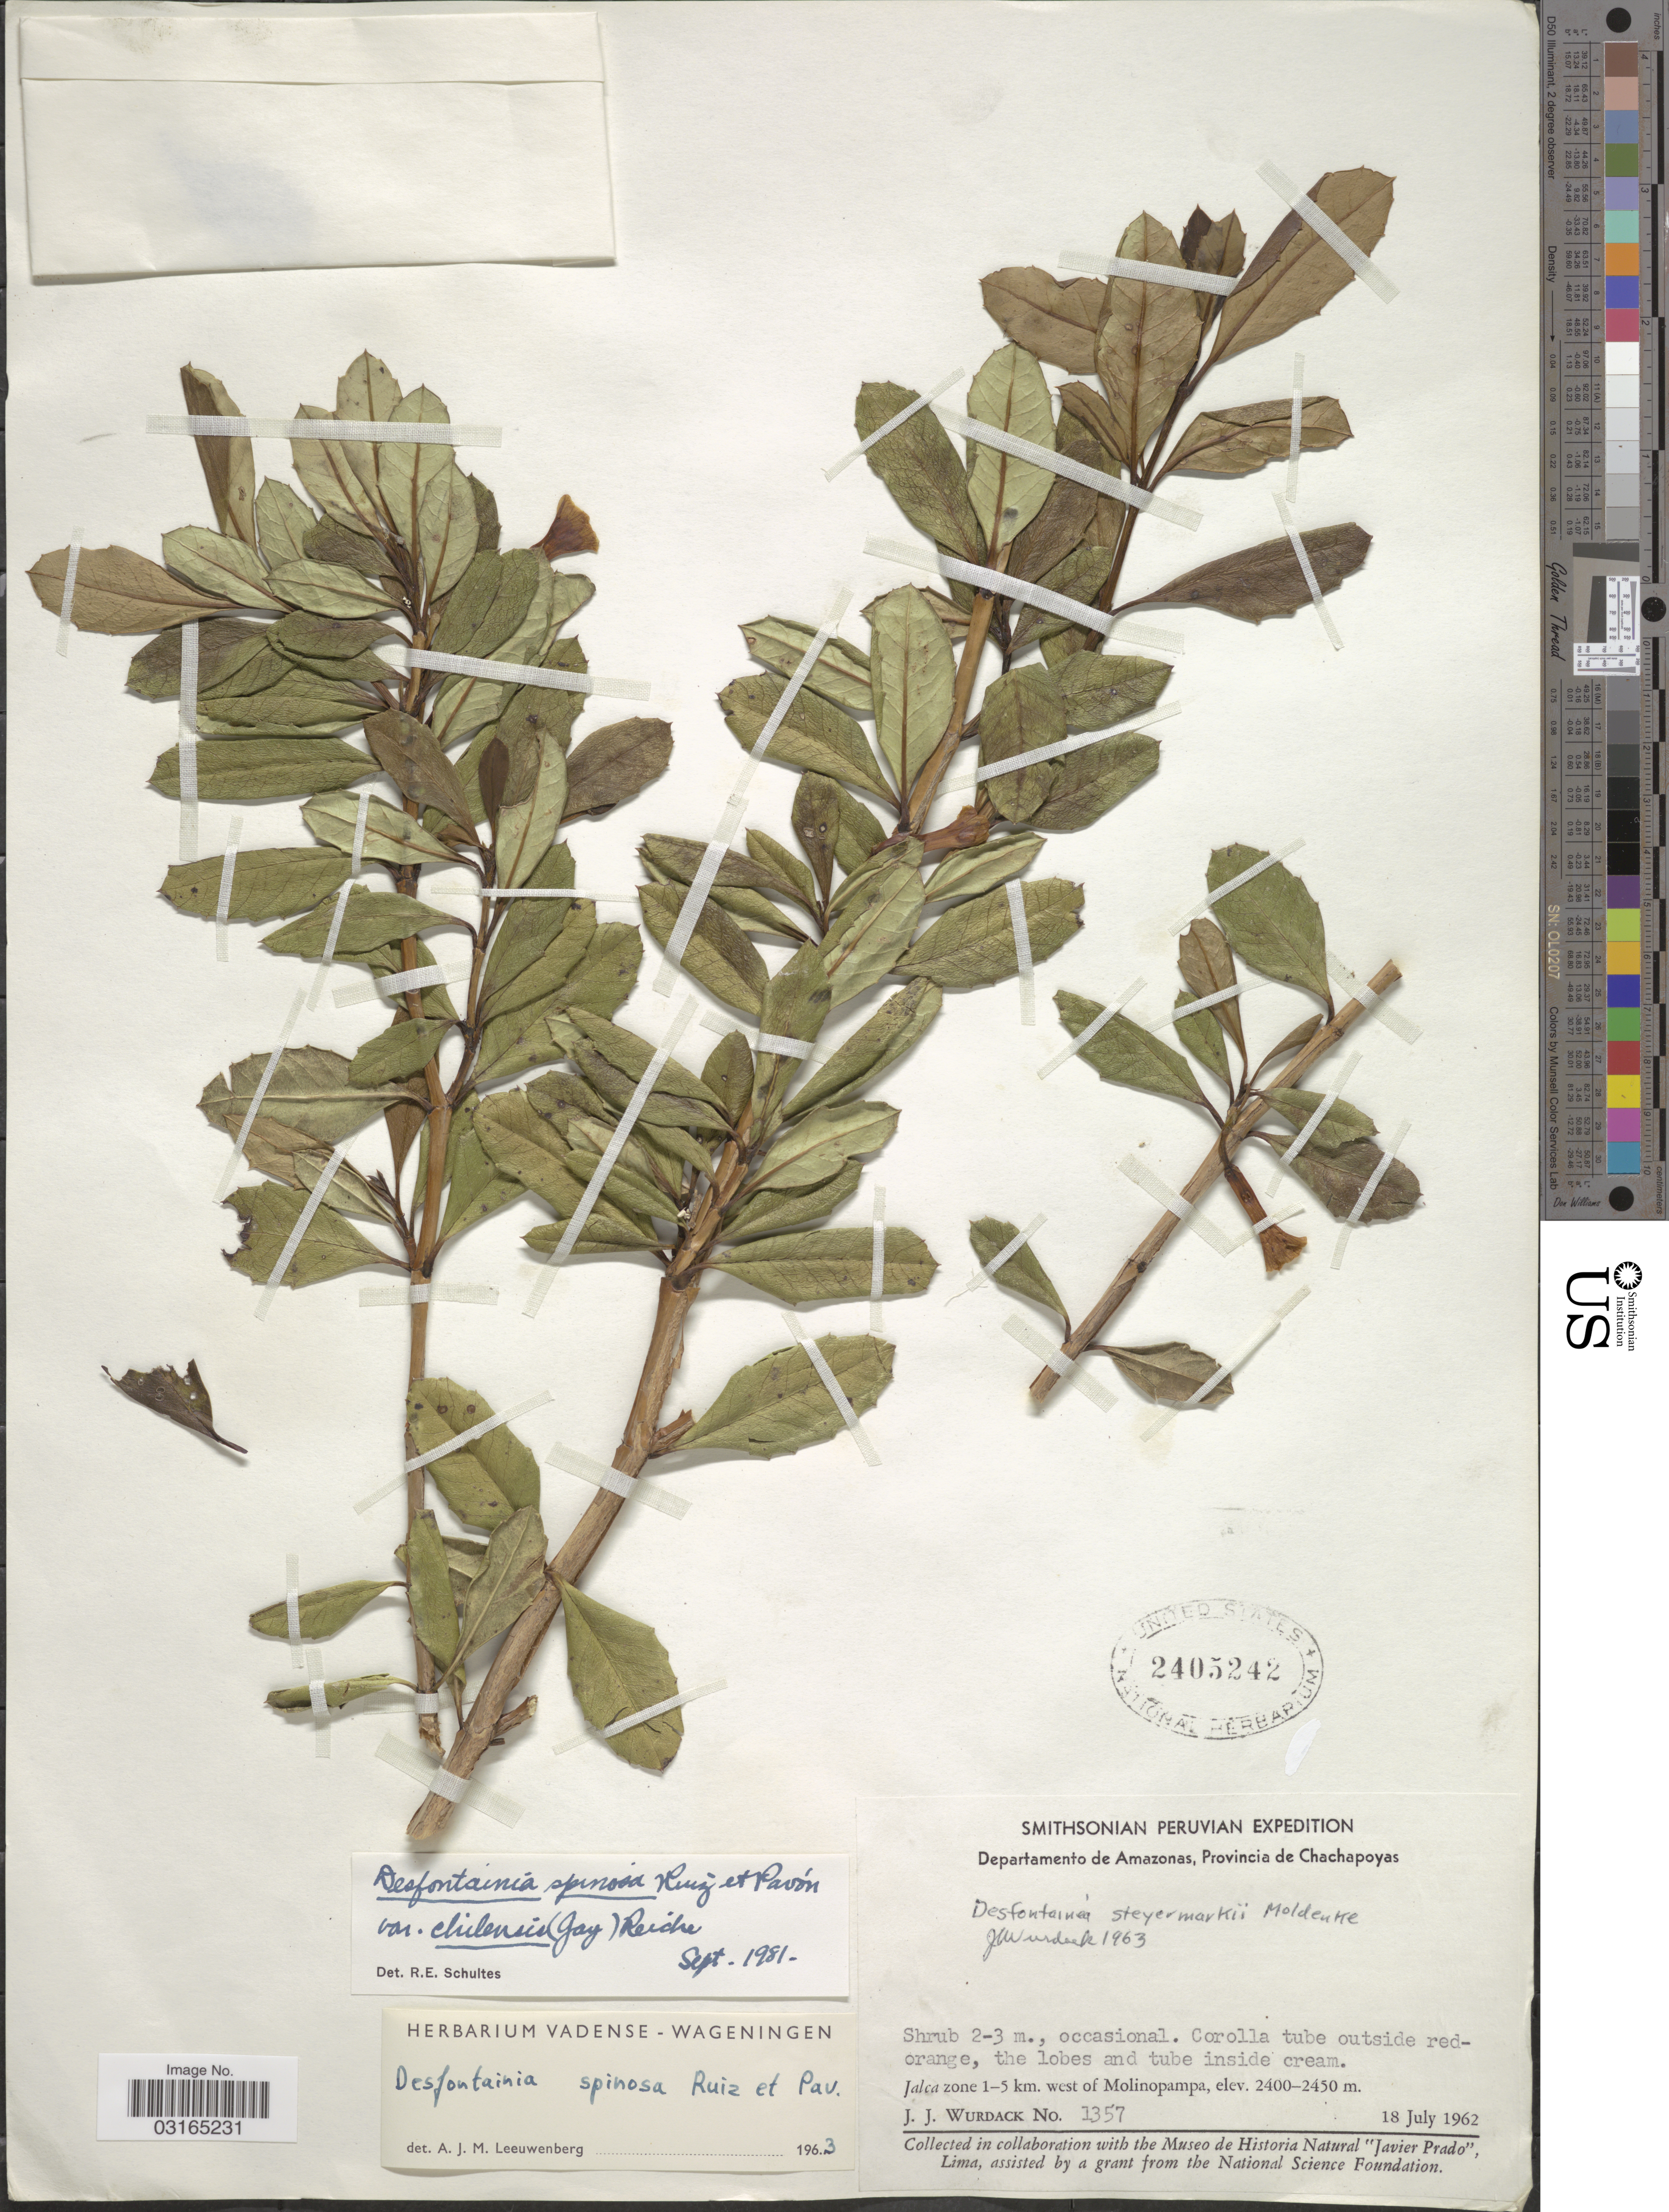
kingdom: Plantae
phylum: Tracheophyta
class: Magnoliopsida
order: Bruniales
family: Columelliaceae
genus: Desfontainia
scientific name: Desfontainia spinosa var. chilensis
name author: (Gay) Reiche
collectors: J. J. Wurdack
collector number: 1357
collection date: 1962-07-18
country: Peru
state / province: Amazonas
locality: Departamento de Amazonas, Provincia de Chachapoyas. Jalca zone 1-5 km. west of Molinopampa.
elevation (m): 2400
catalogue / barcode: US 2405242